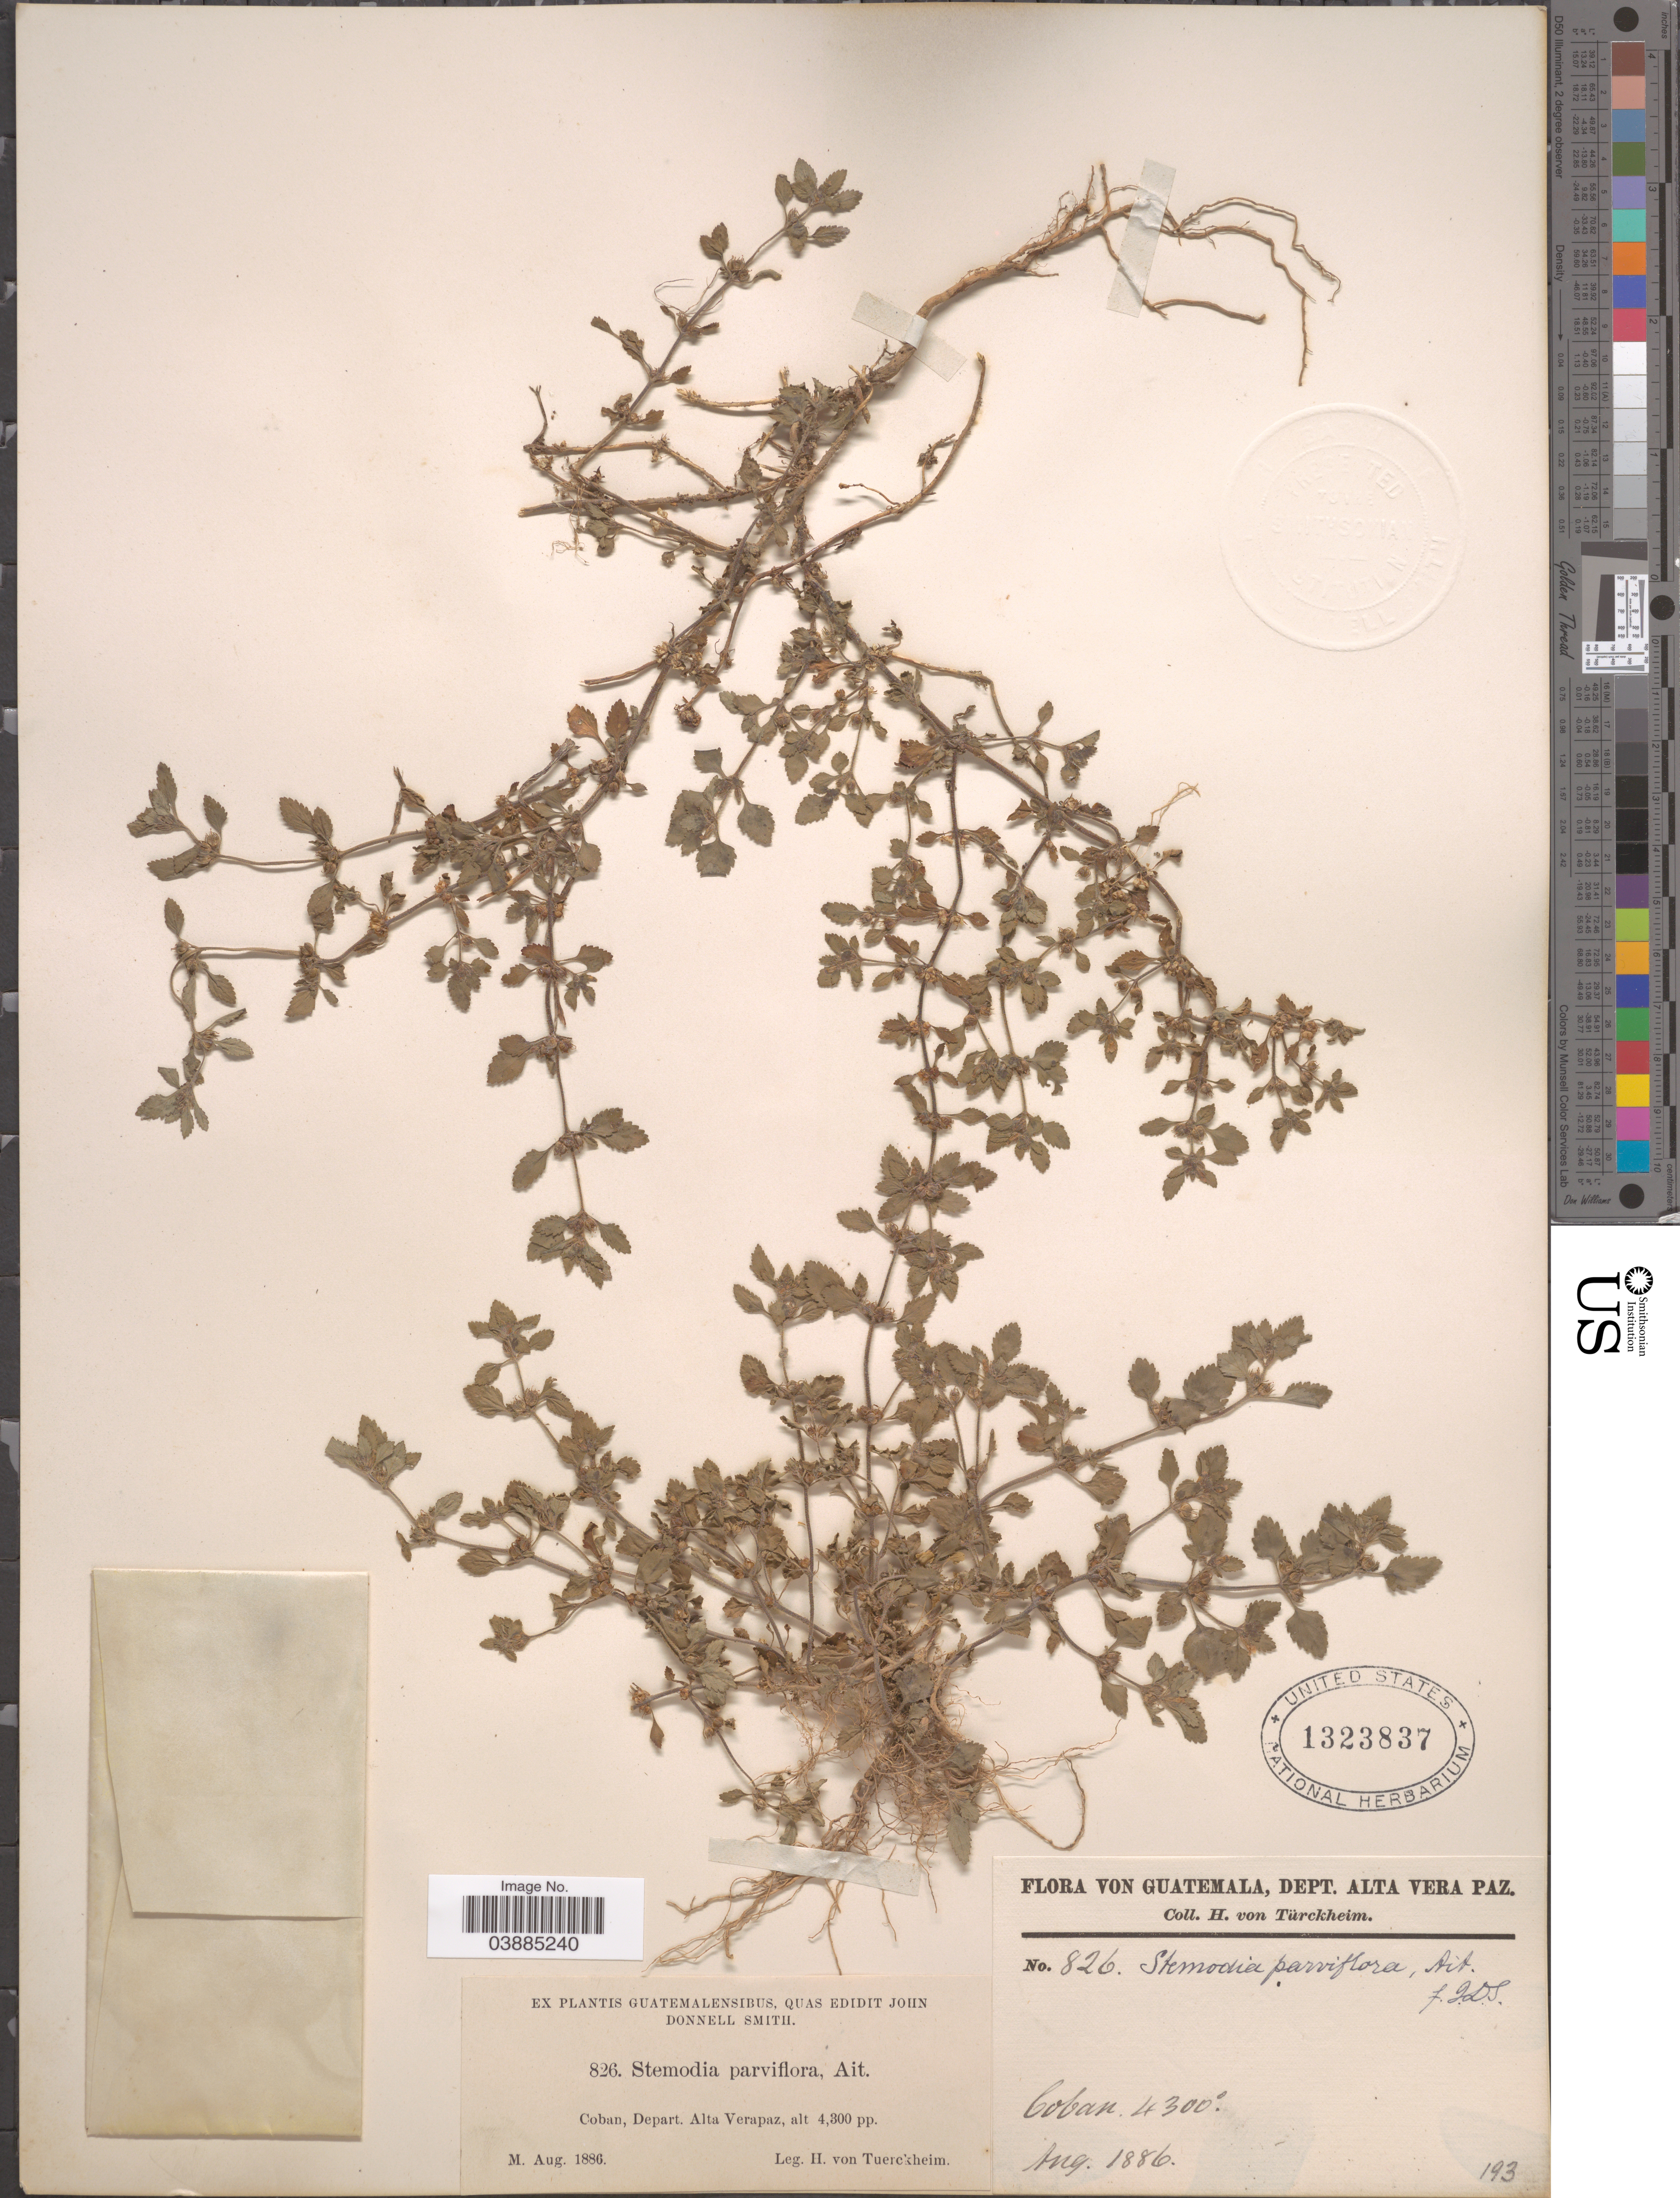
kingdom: Plantae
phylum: Tracheophyta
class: Magnoliopsida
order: Lamiales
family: Plantaginaceae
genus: Stemodia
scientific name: Stemodia parviflora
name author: W.T. Aiton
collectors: H. von Türckheim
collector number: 826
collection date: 1886-08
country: Guatemala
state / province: Alta Verapaz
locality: Coban, Depart. Alta Verapaz.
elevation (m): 1311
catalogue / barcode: US 1323837